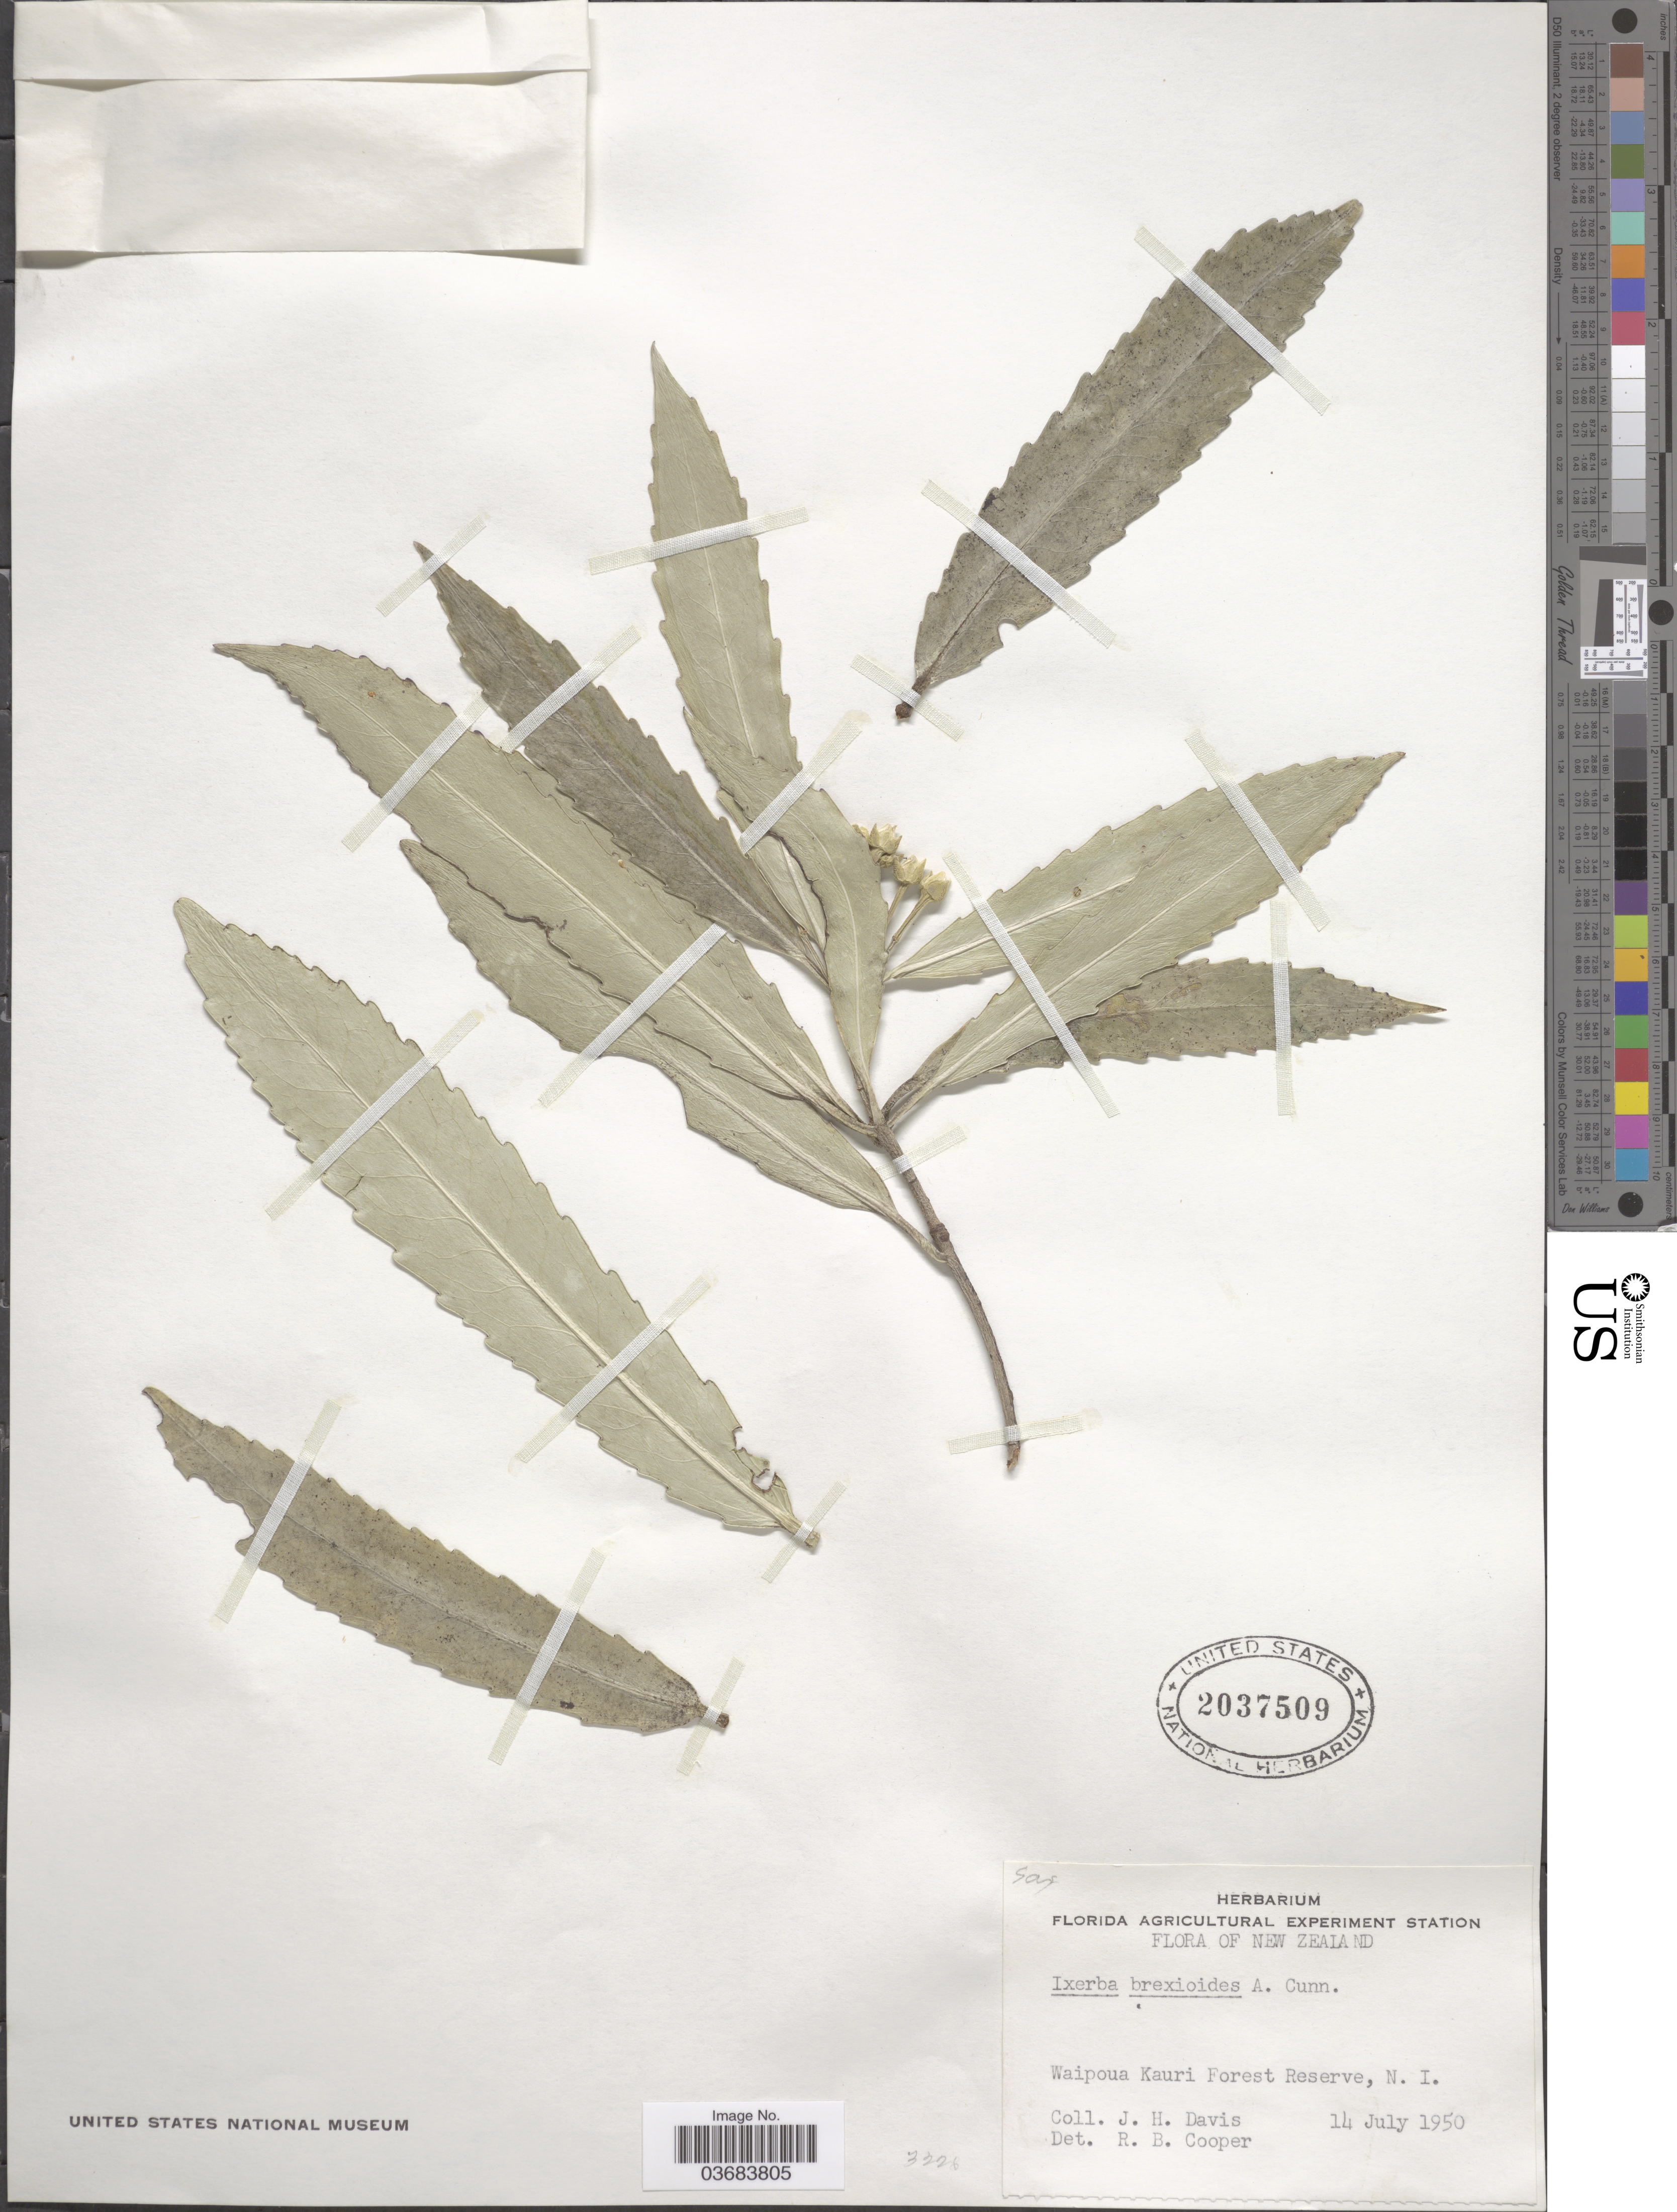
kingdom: Plantae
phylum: Tracheophyta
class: Magnoliopsida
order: Crossosomatales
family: Ixerbaceae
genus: Ixerba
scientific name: Ixerba brexioides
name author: A. Cunn.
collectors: J. Davis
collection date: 1950-07-14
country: New Zealand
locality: Waipoua Kauri Forest Reserve, N. I.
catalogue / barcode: US 2037509